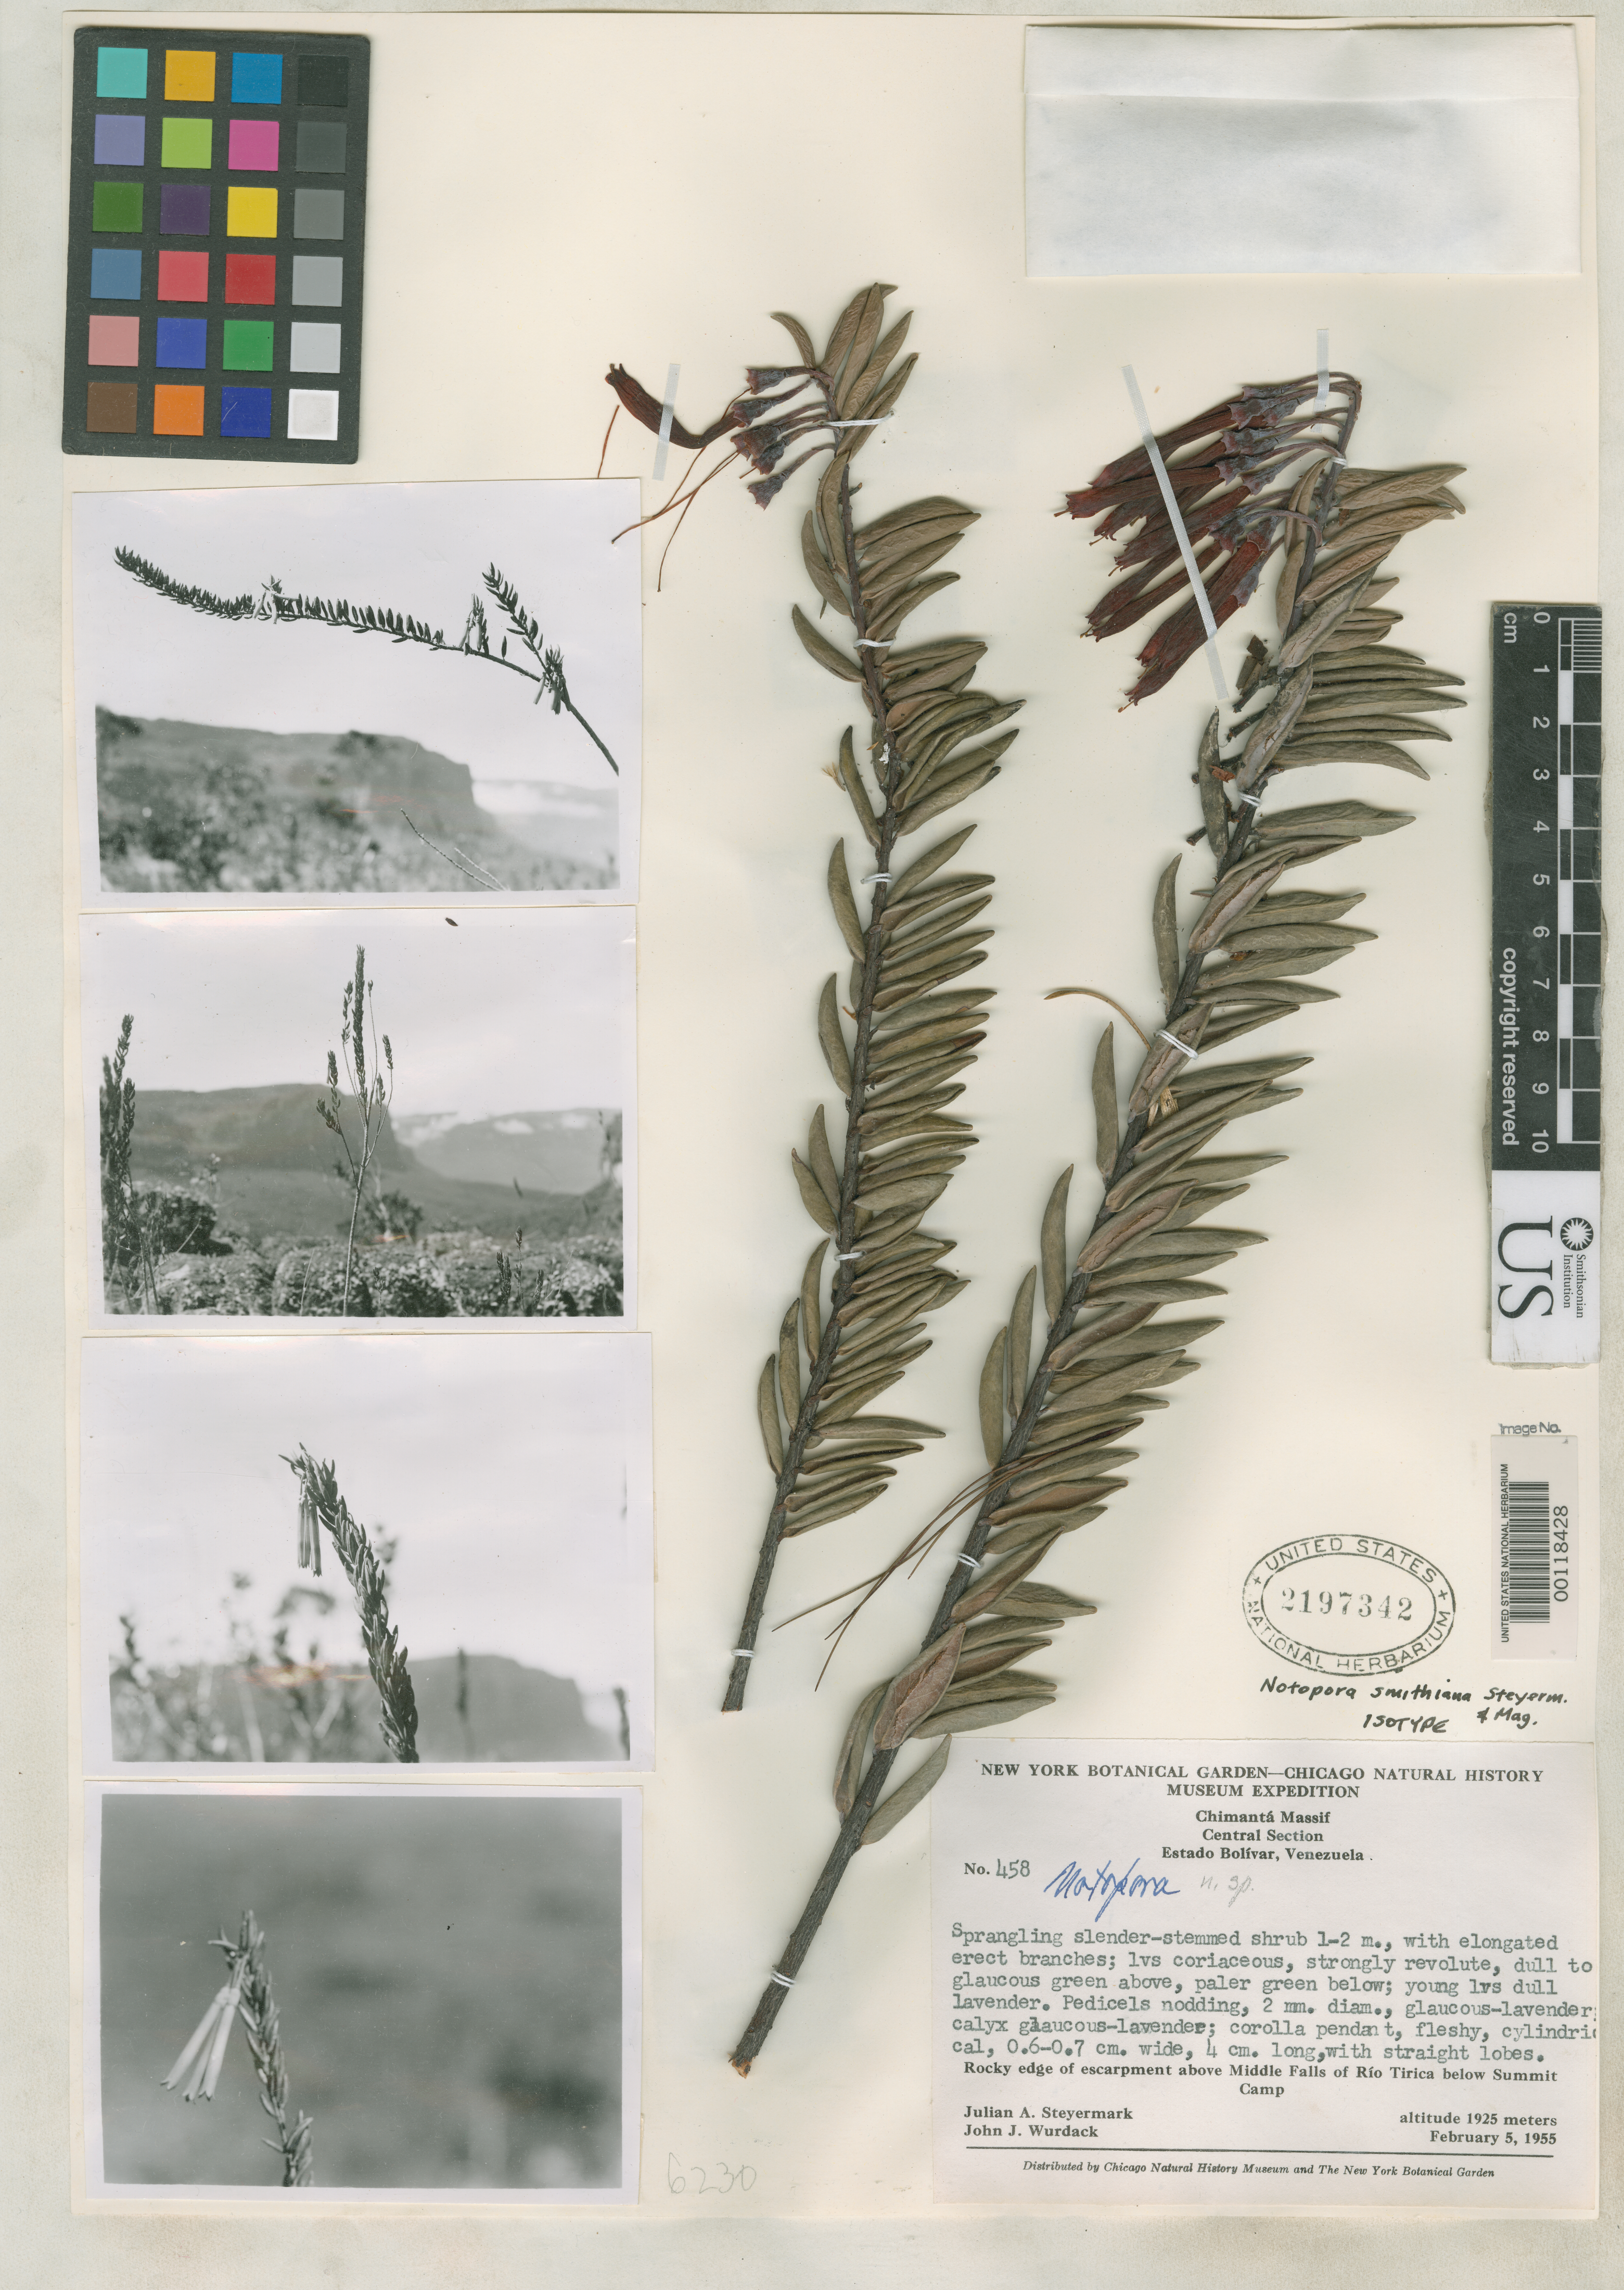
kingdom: Plantae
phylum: Tracheophyta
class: Magnoliopsida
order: Ericales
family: Ericaceae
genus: Notopora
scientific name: Notopora smithiana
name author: Steyerm. & Maguire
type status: Isotype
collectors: J. Steyermark & J. J. Wurdack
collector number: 458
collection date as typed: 05 Feb 1955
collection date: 1955-02-05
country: Venezuela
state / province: Bolivar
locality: Chimanta Massif.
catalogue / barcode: US 2197342